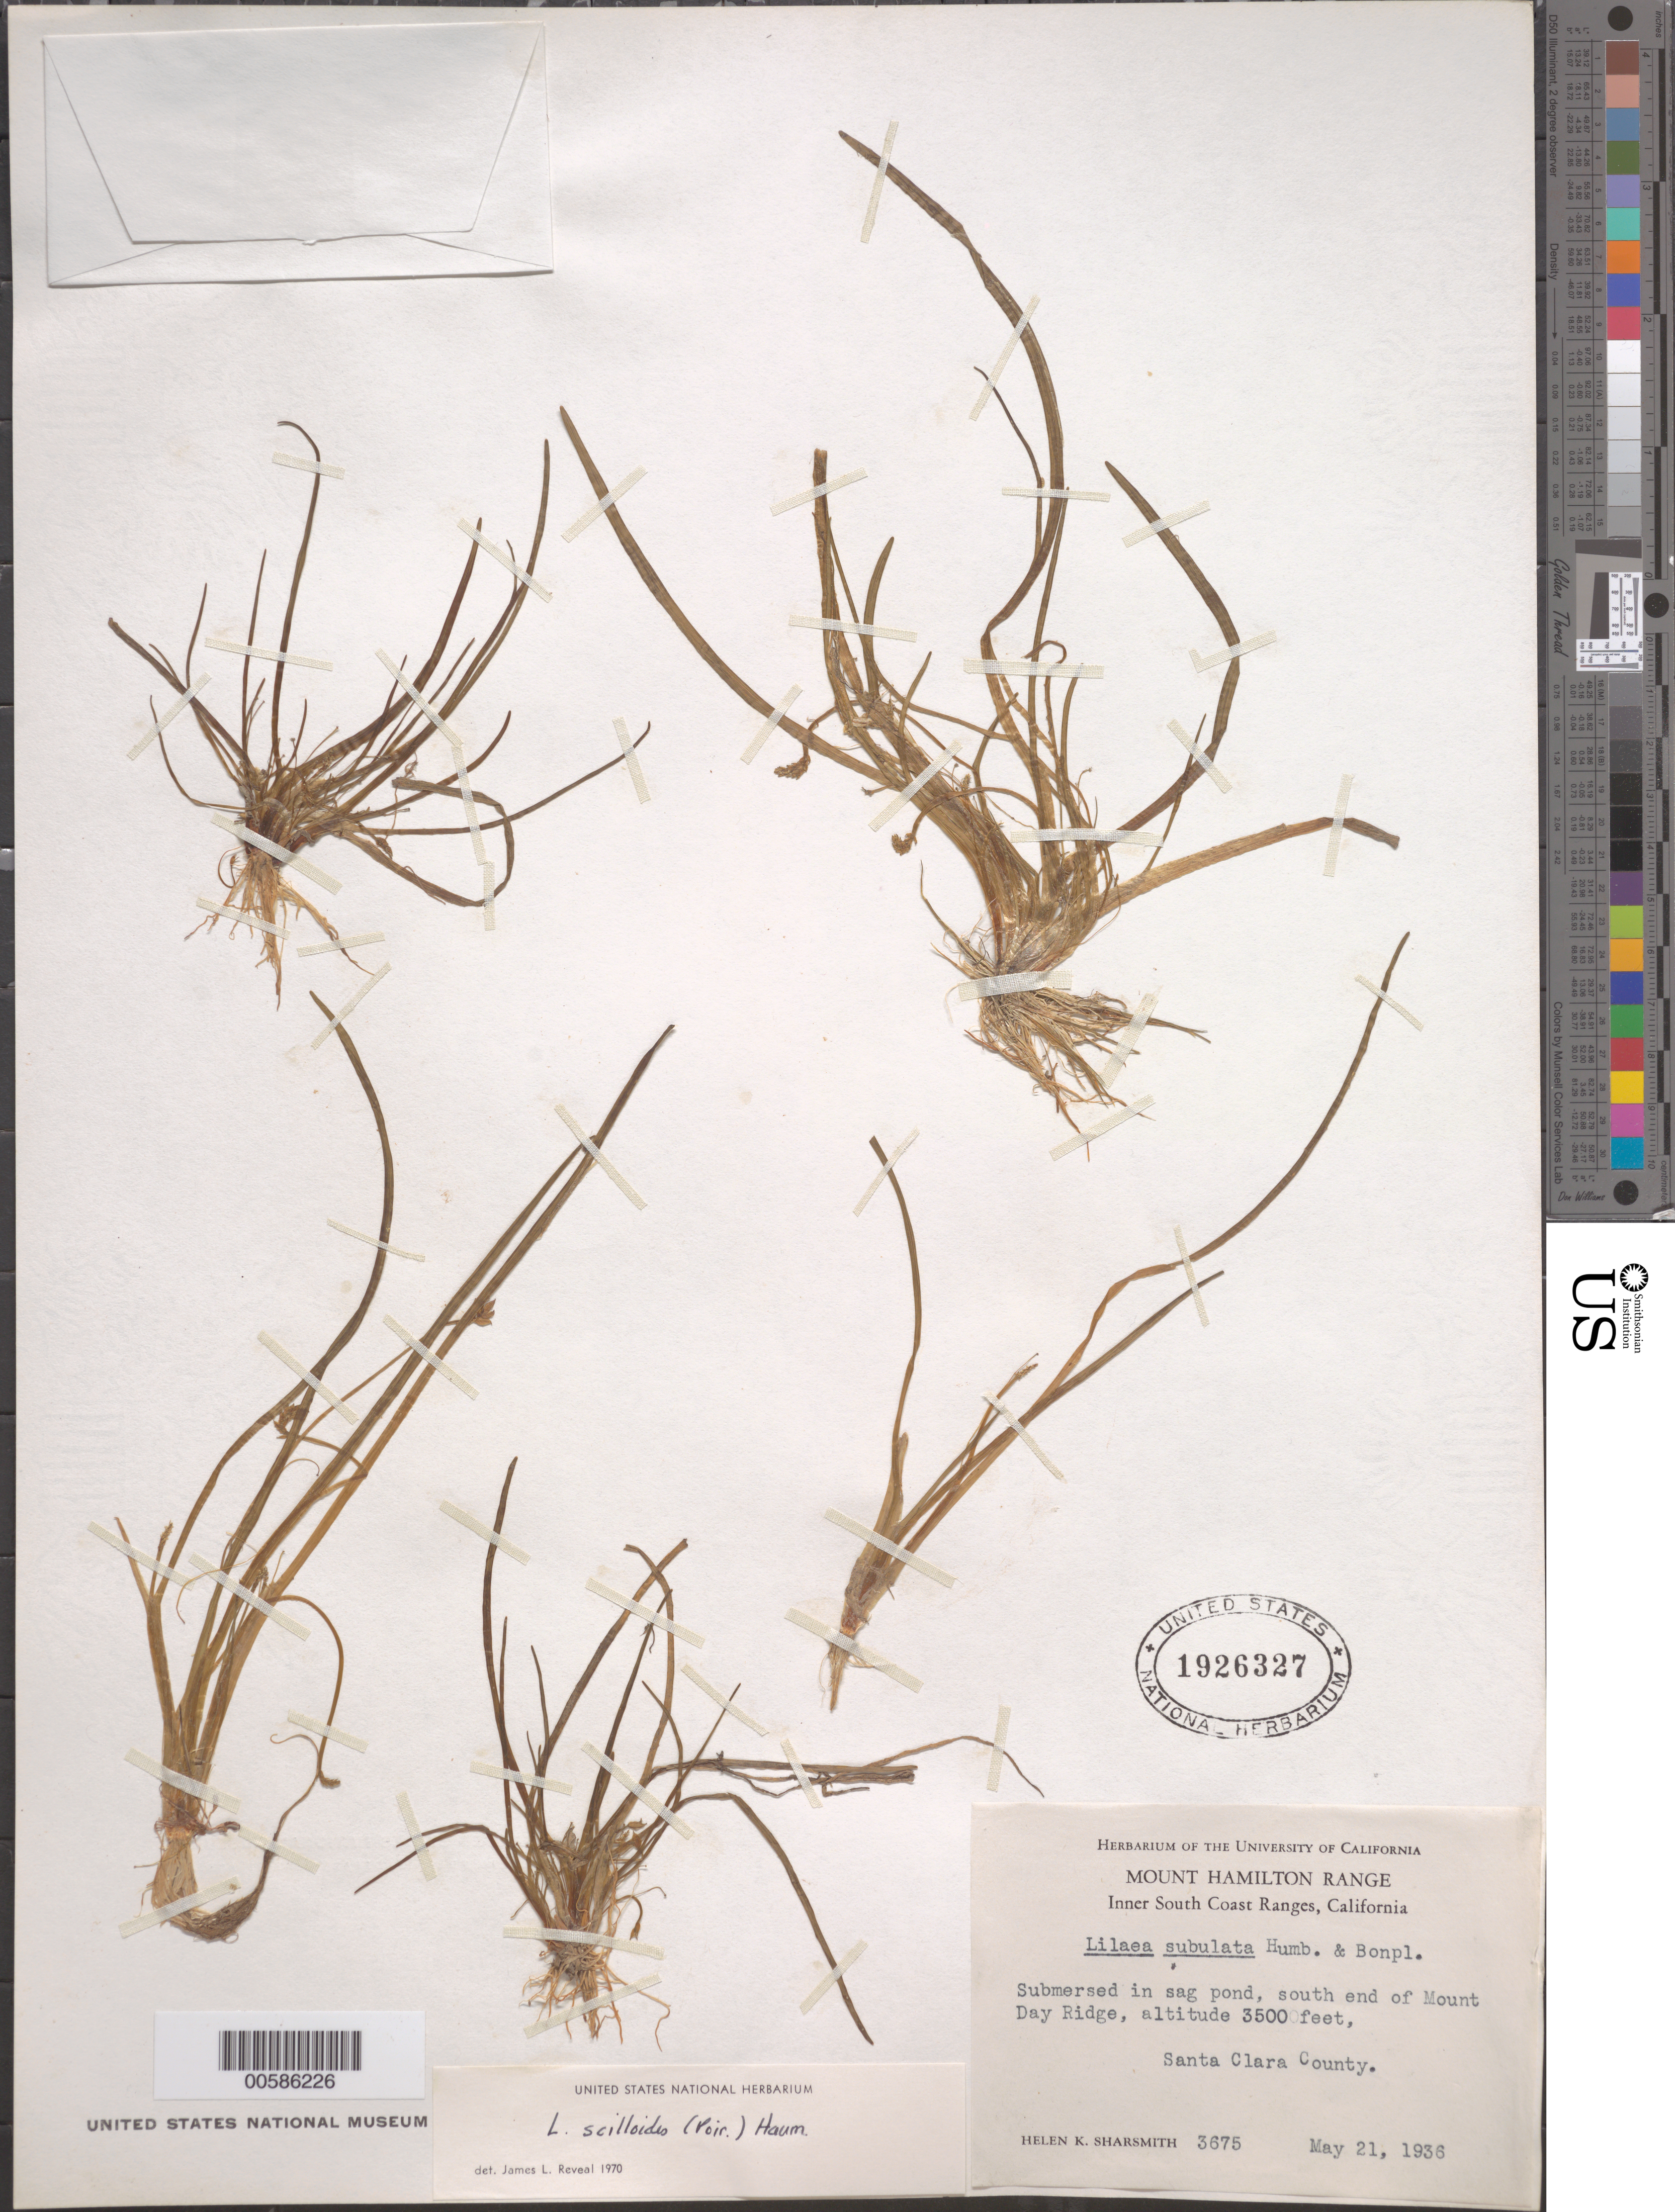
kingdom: Plantae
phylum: Tracheophyta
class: Liliopsida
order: Alismatales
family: Juncaginaceae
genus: Triglochin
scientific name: Triglochin scilloides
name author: (Poir.) Mering & Kadereit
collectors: H. Sharsmith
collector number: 3675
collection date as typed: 21 May 1936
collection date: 1936-05-21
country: United States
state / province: California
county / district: Santa Clara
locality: Mount Day Ridge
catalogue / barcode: US 1926327